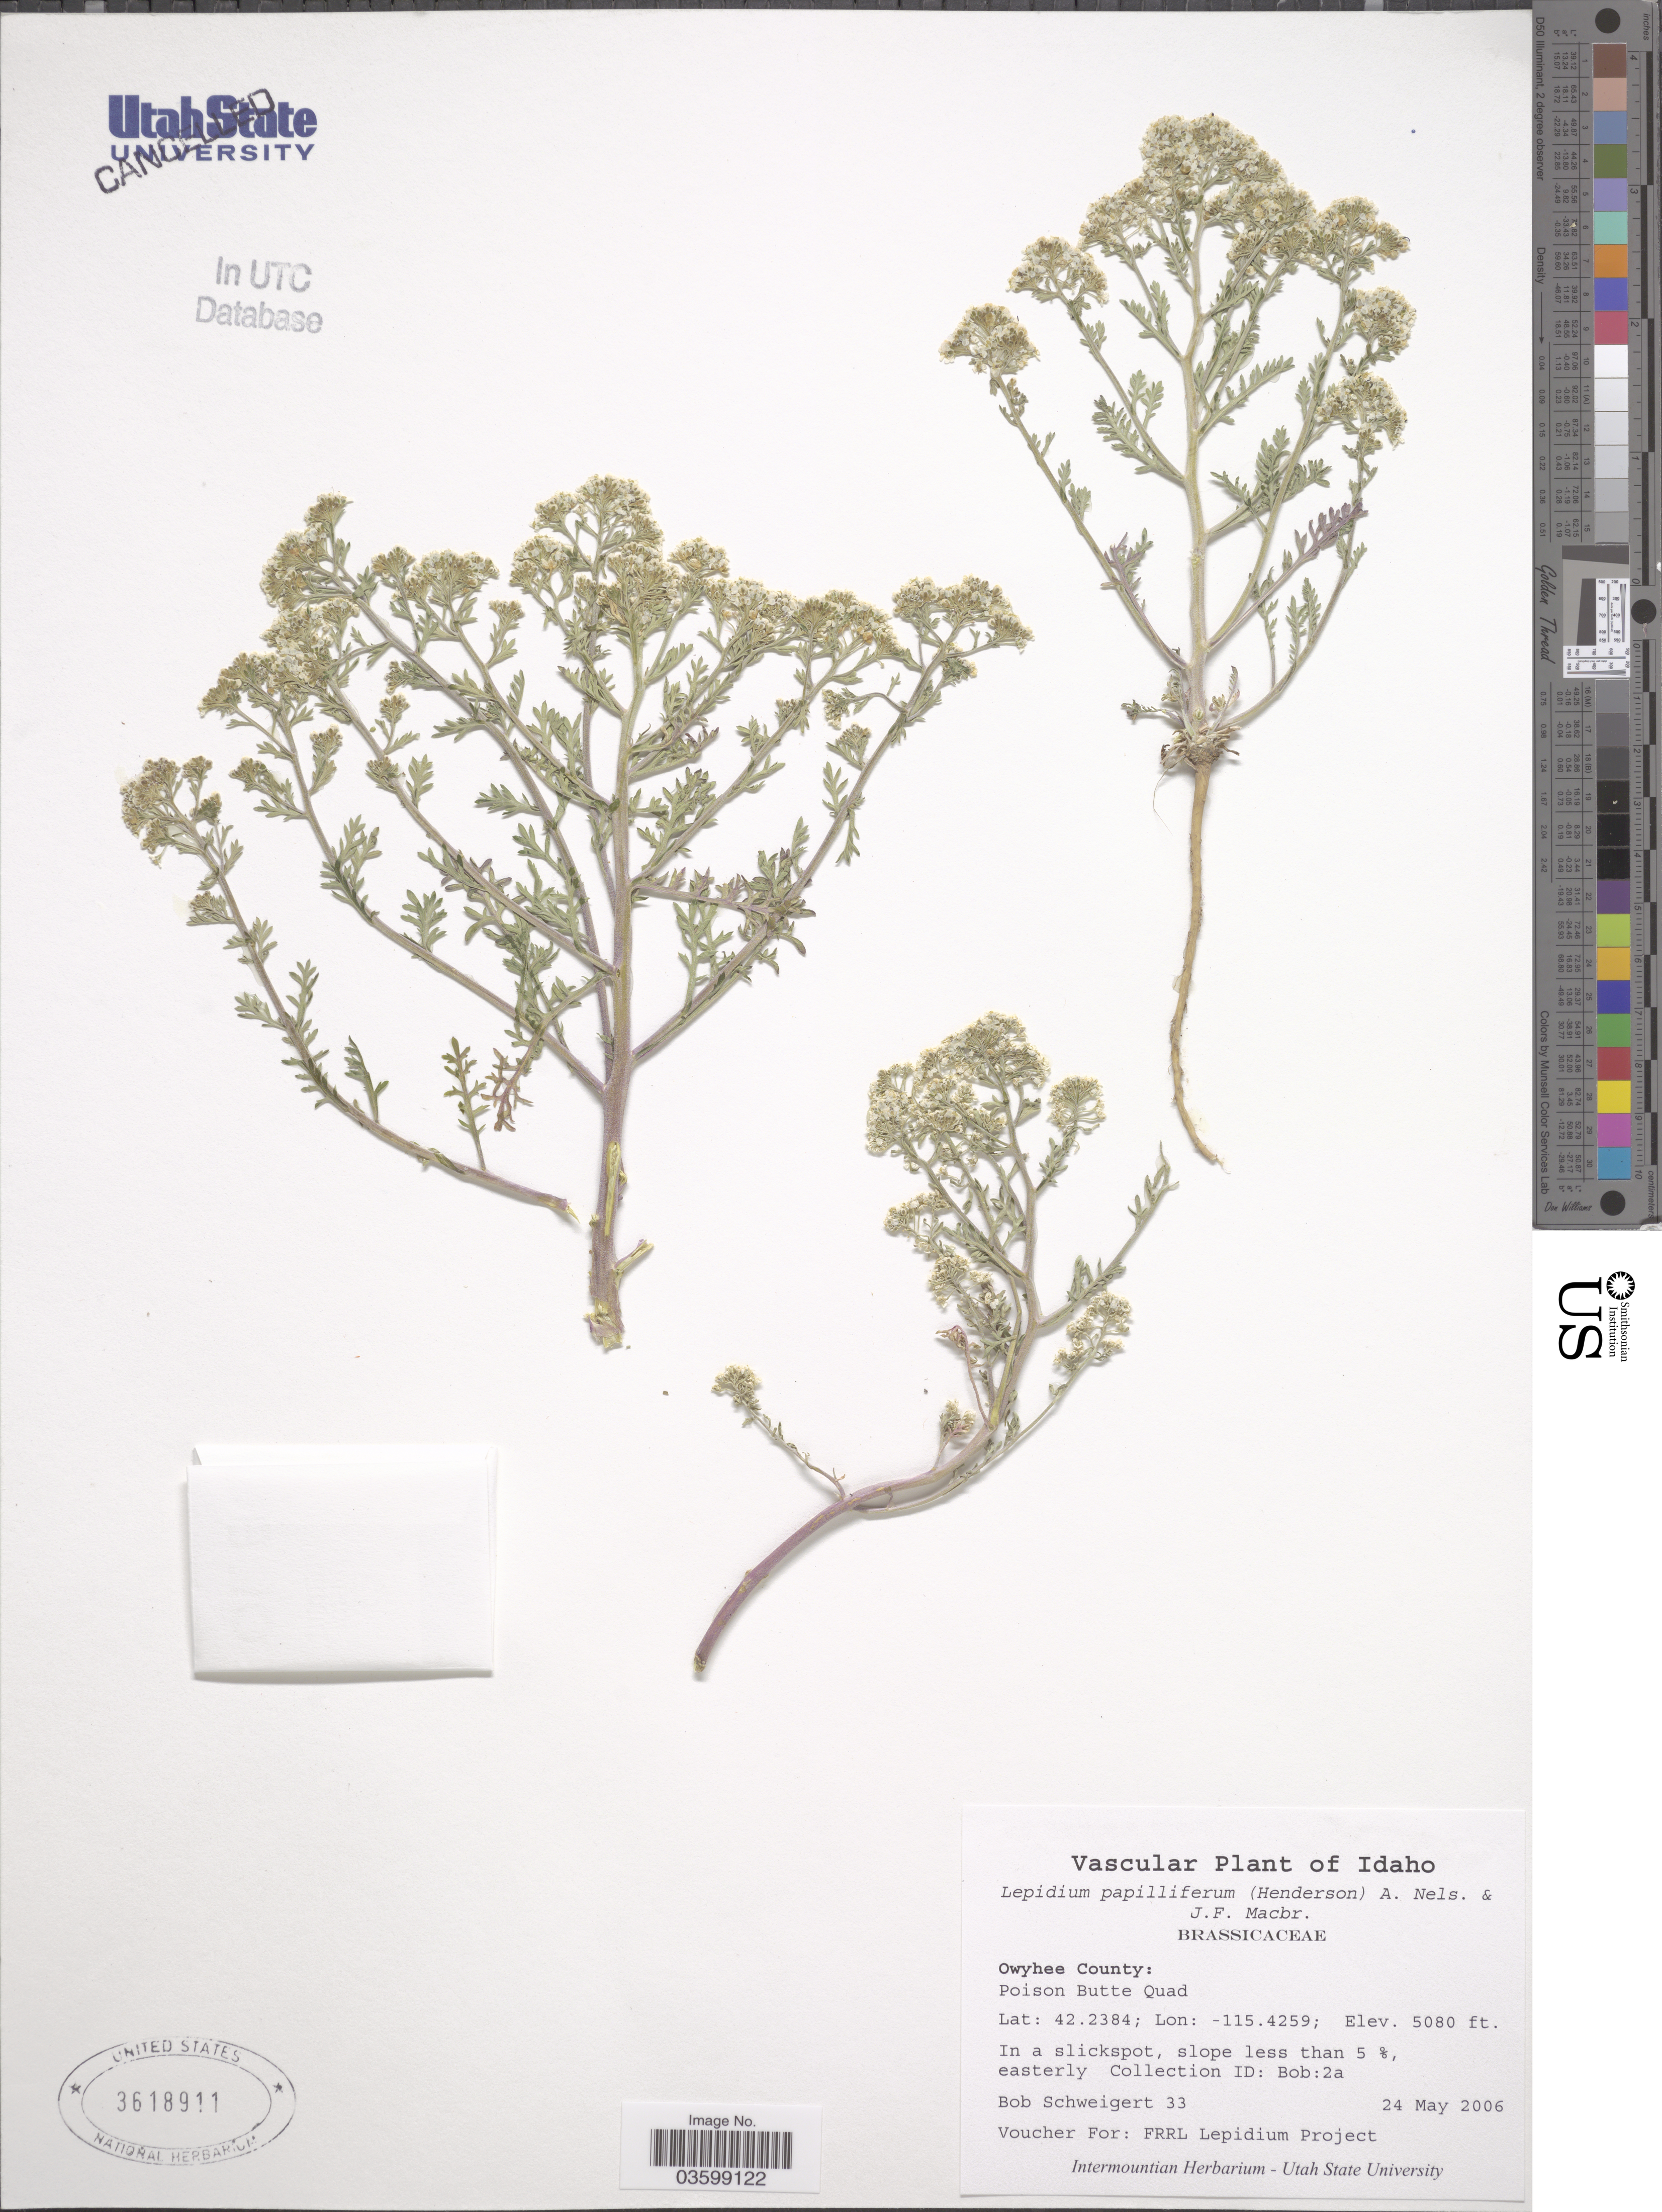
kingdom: Plantae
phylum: Tracheophyta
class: Magnoliopsida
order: Brassicales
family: Brassicaceae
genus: Lepidium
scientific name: Lepidium papilliferum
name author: (L.F. Hend.) A. Nelson & J.F. Macbr.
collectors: B. Schweigert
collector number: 33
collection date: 2006-05-24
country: United States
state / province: Idaho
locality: Owyhee County: Poison Butte Quad.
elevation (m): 1548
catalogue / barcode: US 3618911